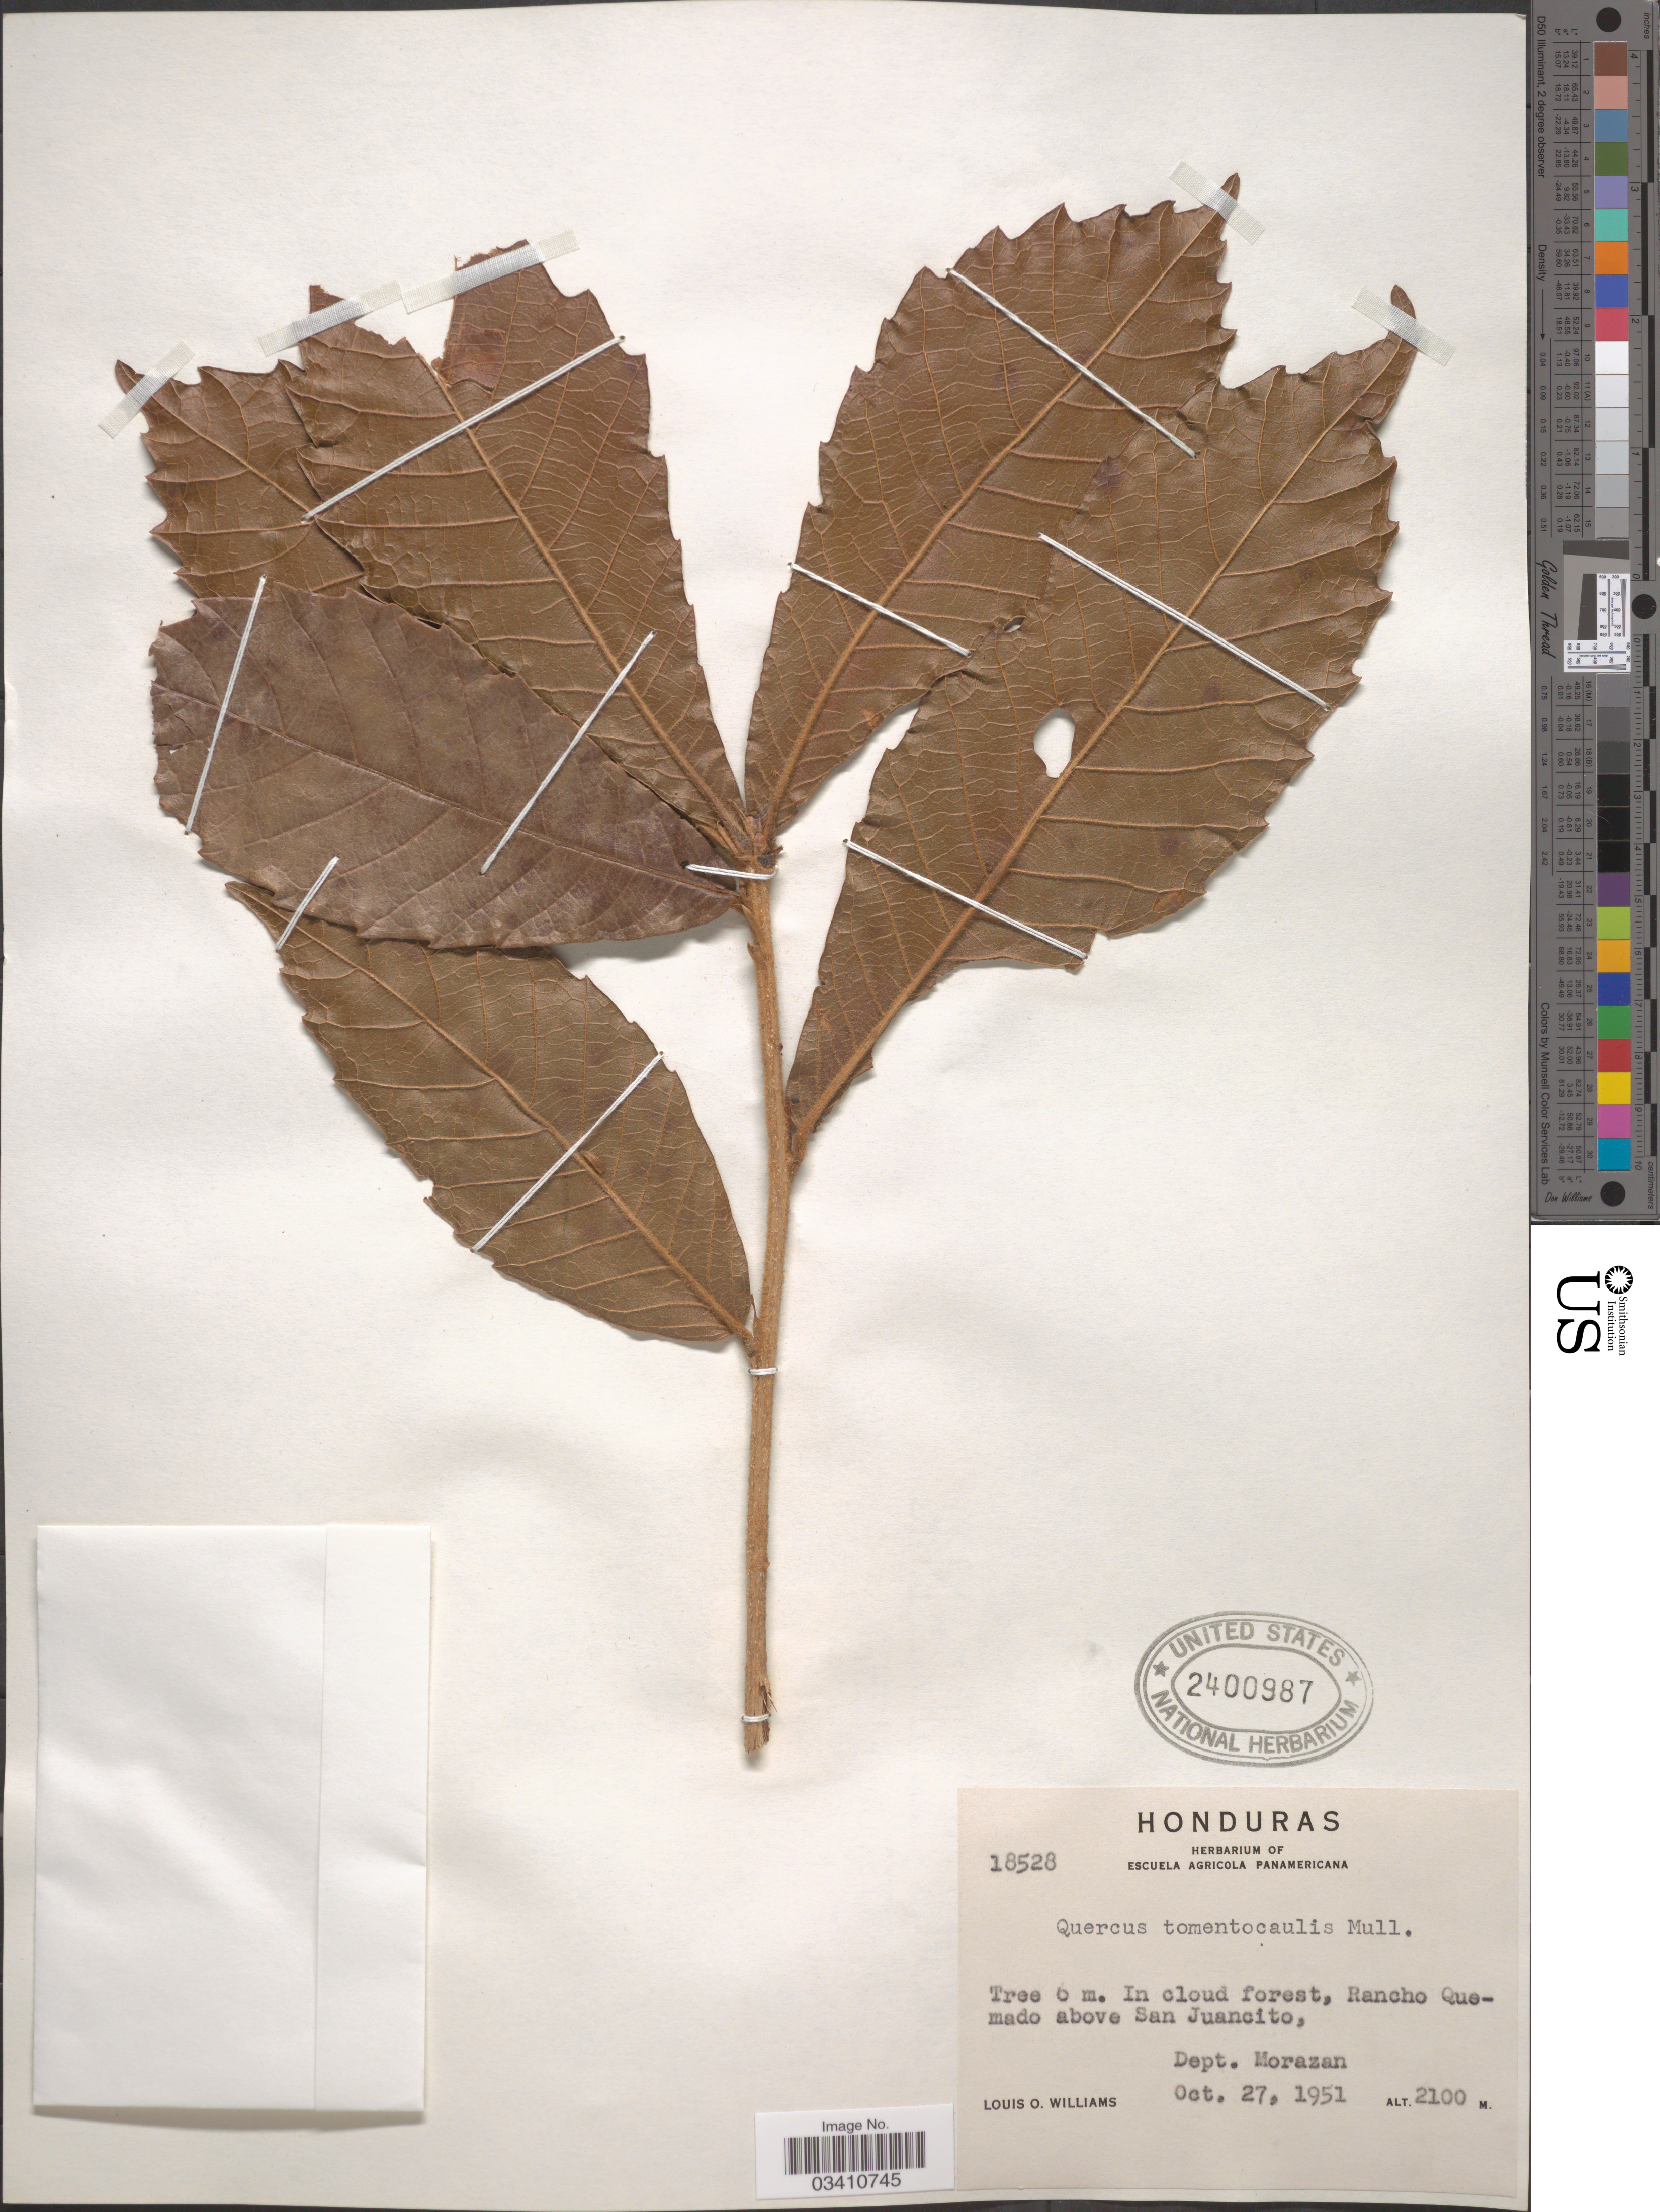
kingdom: Plantae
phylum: Tracheophyta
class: Magnoliopsida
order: Fagales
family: Fagaceae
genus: Quercus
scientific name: Quercus tomentocaulis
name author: C.H. Müll.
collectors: L. O. Williams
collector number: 18528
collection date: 1951-10-27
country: Honduras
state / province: Fco. Morazán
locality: Rancho Quemado above San Juancito, Dept. Morazan.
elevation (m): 2100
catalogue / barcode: US 2400987